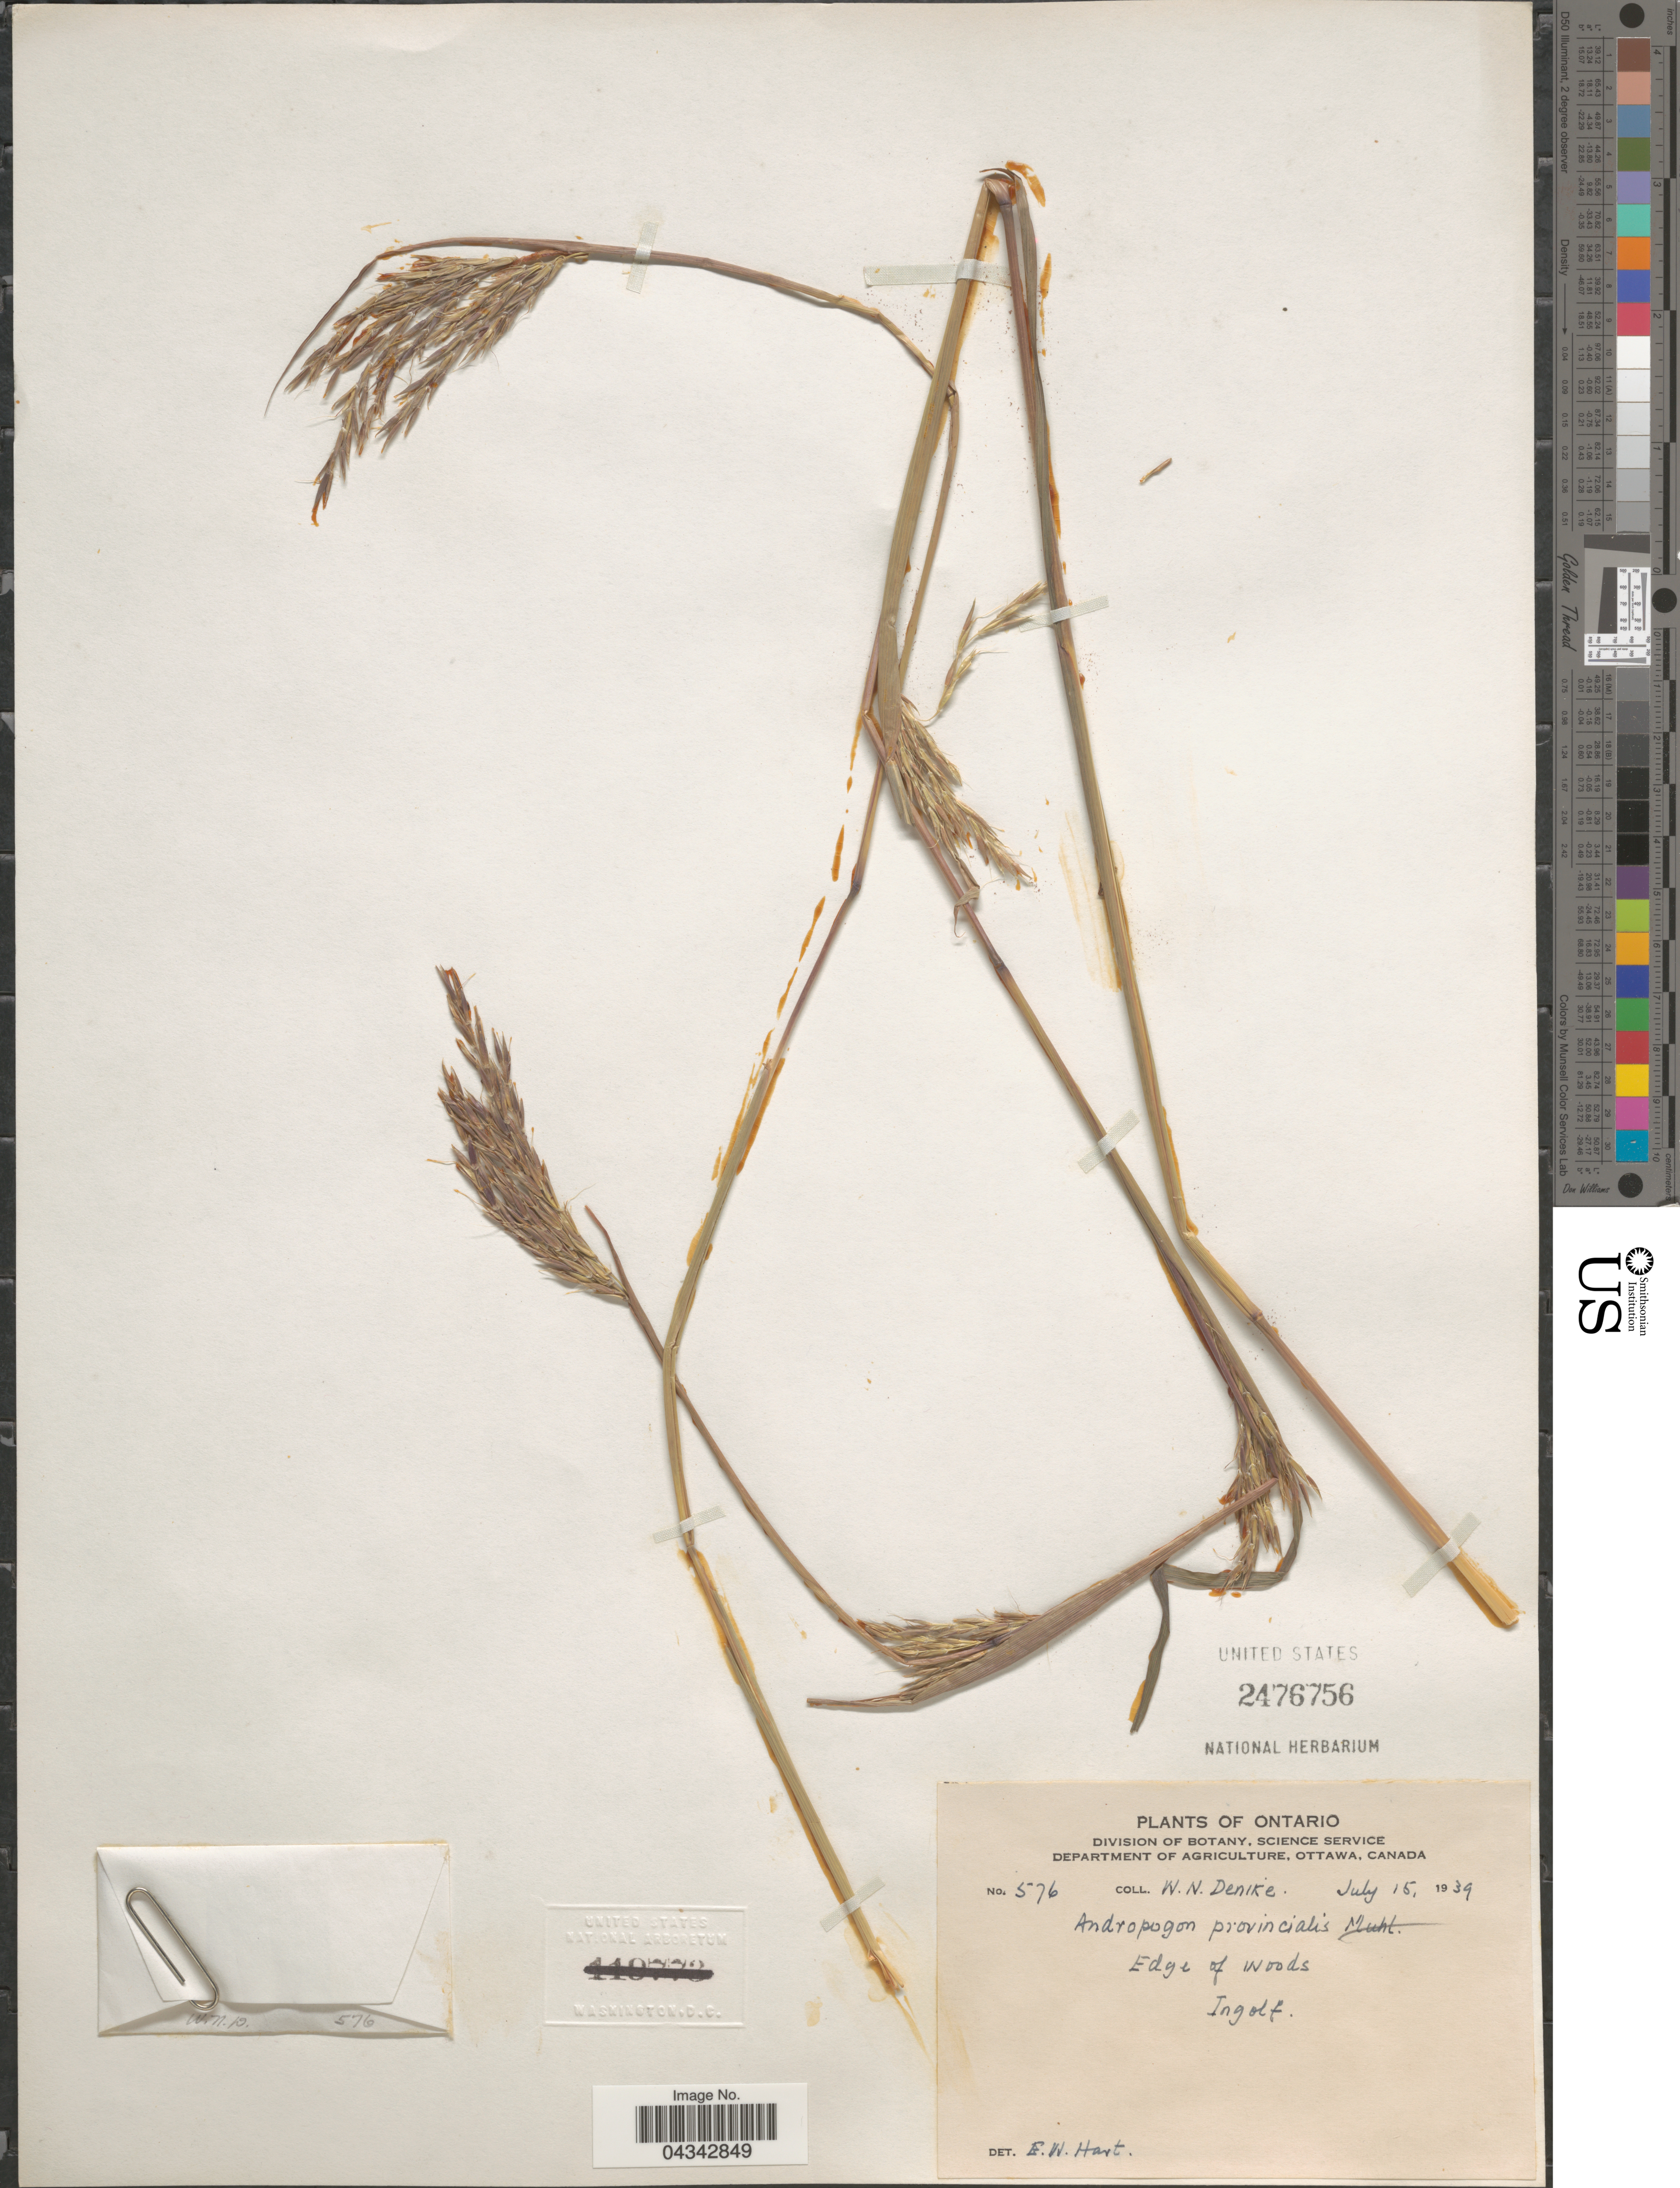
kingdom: Plantae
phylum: Tracheophyta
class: Liliopsida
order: Poales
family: Poaceae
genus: Andropogon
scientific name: Andropogon gerardii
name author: Vitman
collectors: W. Denike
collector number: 576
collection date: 1939-07-15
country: Canada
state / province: Ontario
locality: Ingolf.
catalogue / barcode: US 2476756